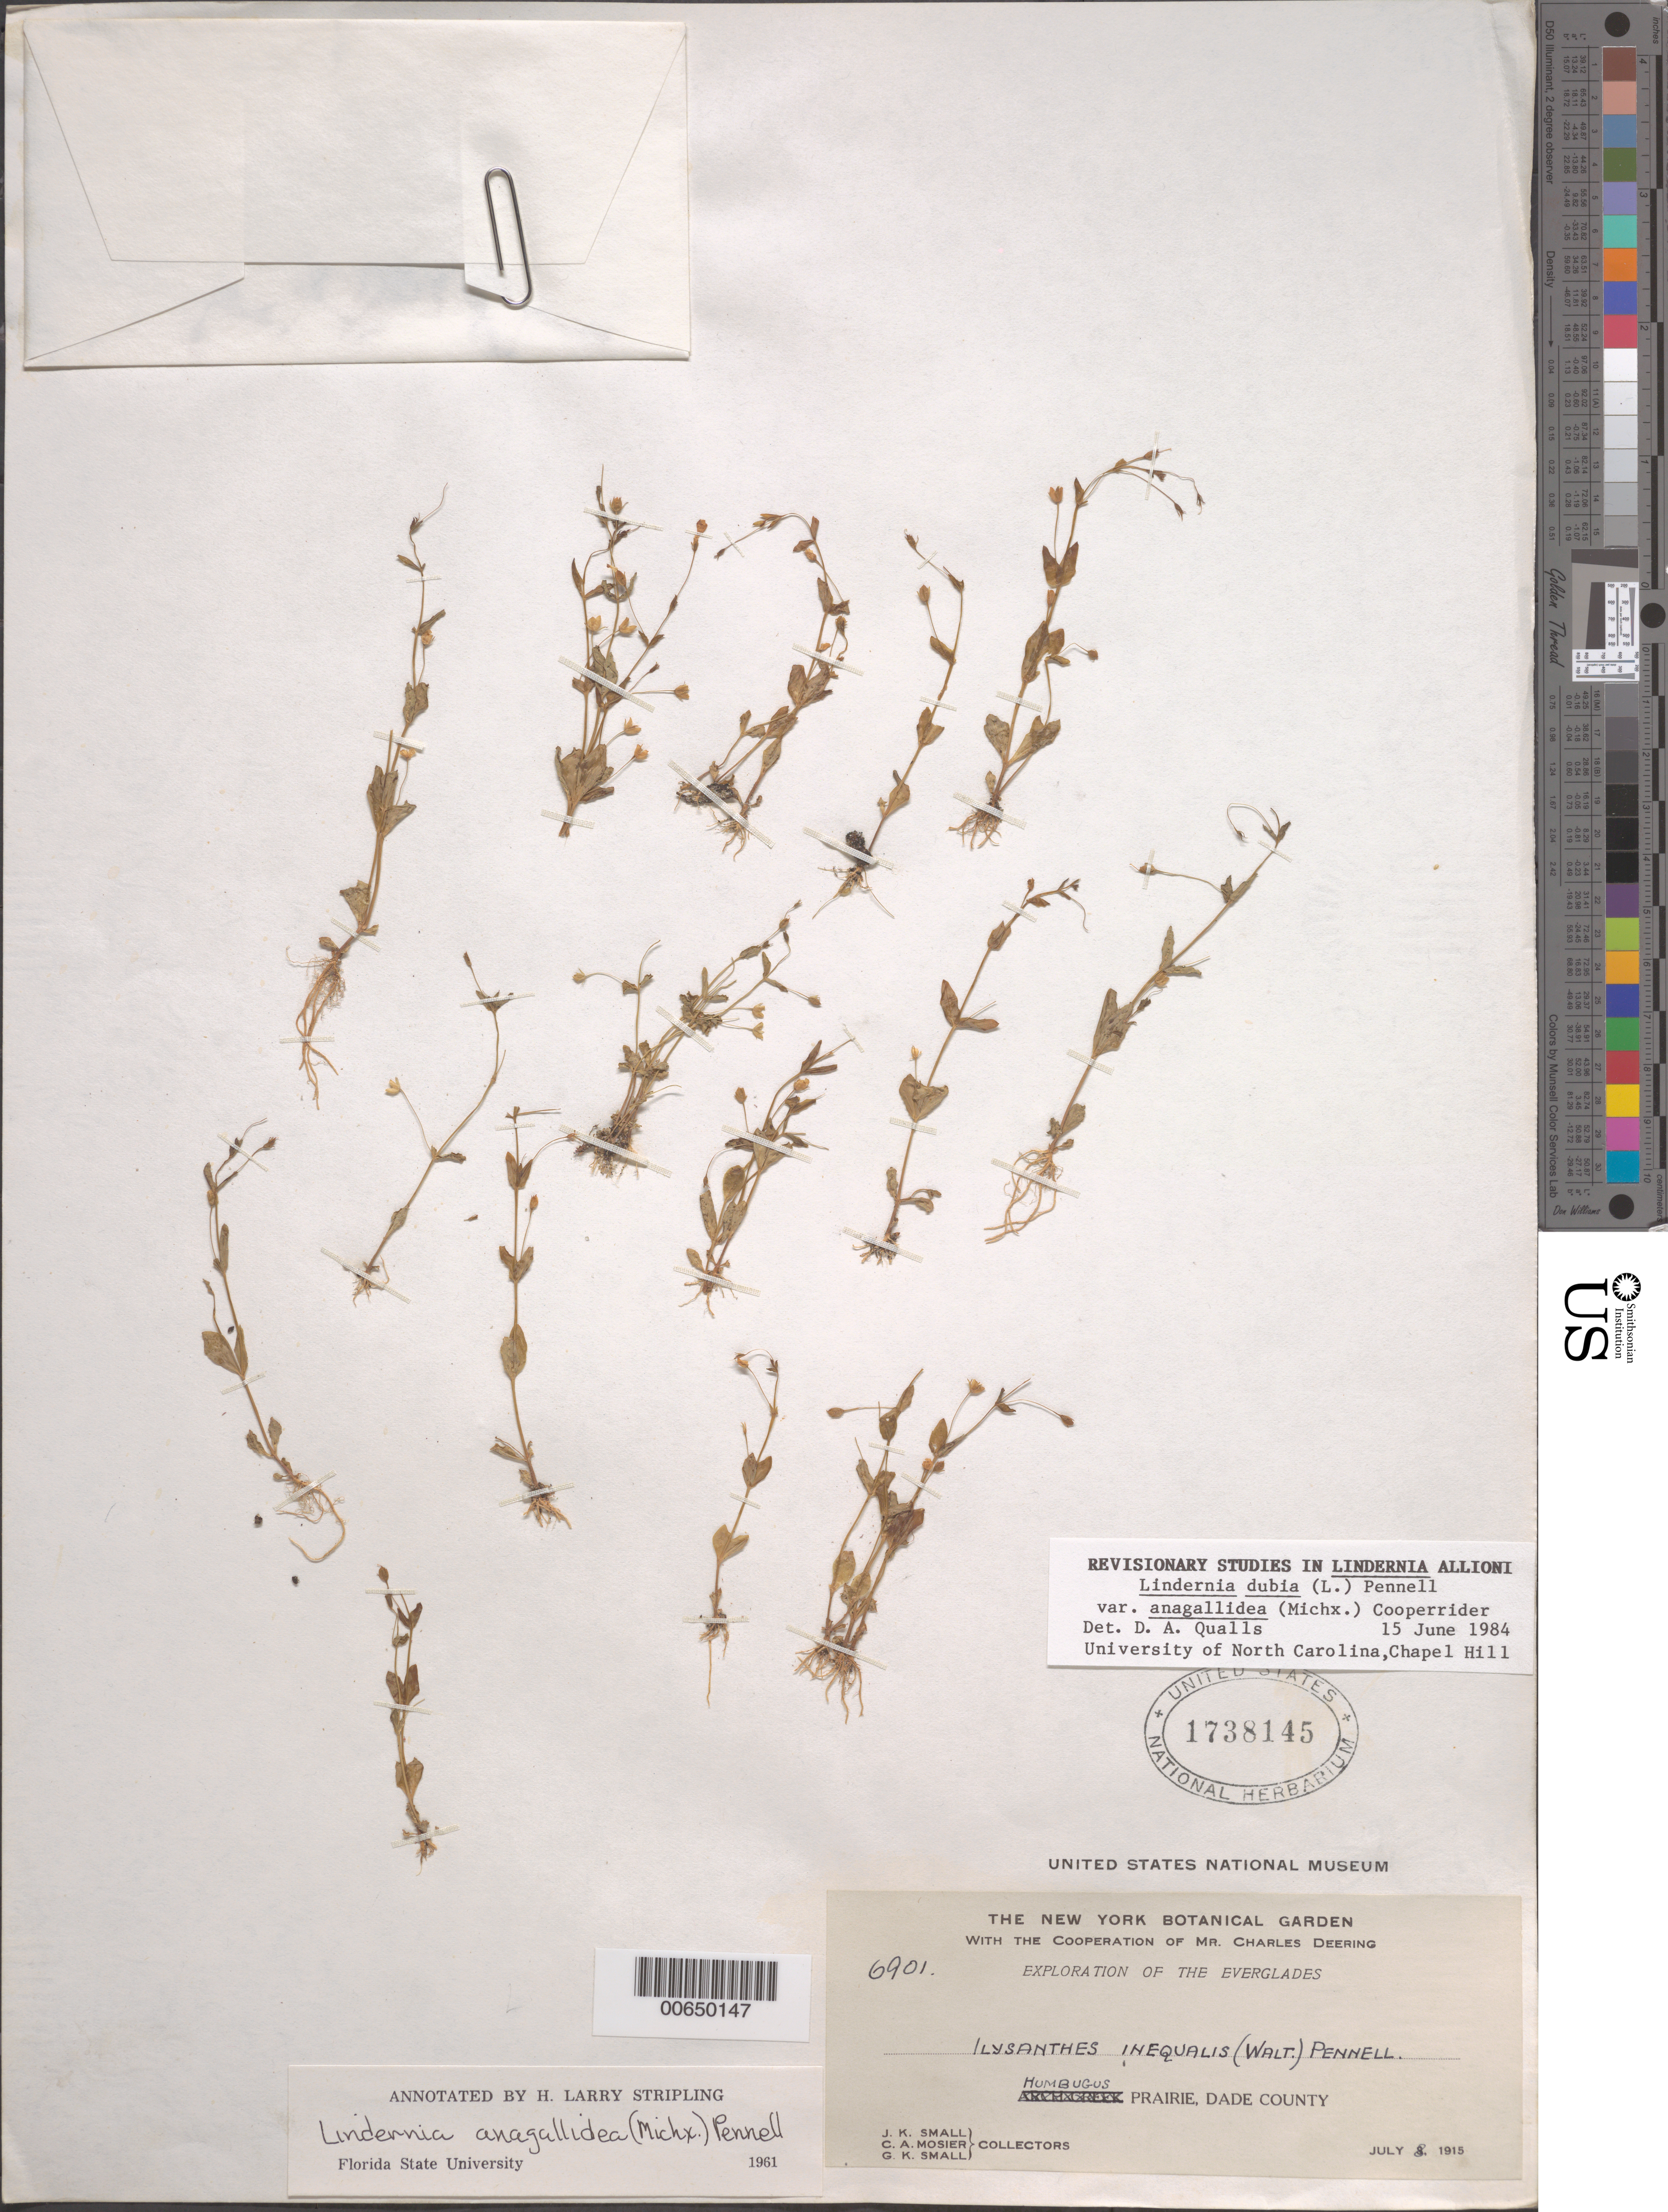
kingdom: Plantae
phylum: Tracheophyta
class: Magnoliopsida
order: Lamiales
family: Linderniaceae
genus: Lindernia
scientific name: Lindernia dubia var. anagallidea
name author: (Michx.) Cooperr.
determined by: Qualls, D. A.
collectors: J. K. Small, C. A. Mosier & G. K. Small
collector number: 6901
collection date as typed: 08 Jul 1915 or 07 Aug 1915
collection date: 1915-07-08 or 1915-08-07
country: United States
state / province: Florida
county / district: Dade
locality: Humbugus Prairie.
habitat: Prairie.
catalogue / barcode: US 1738145